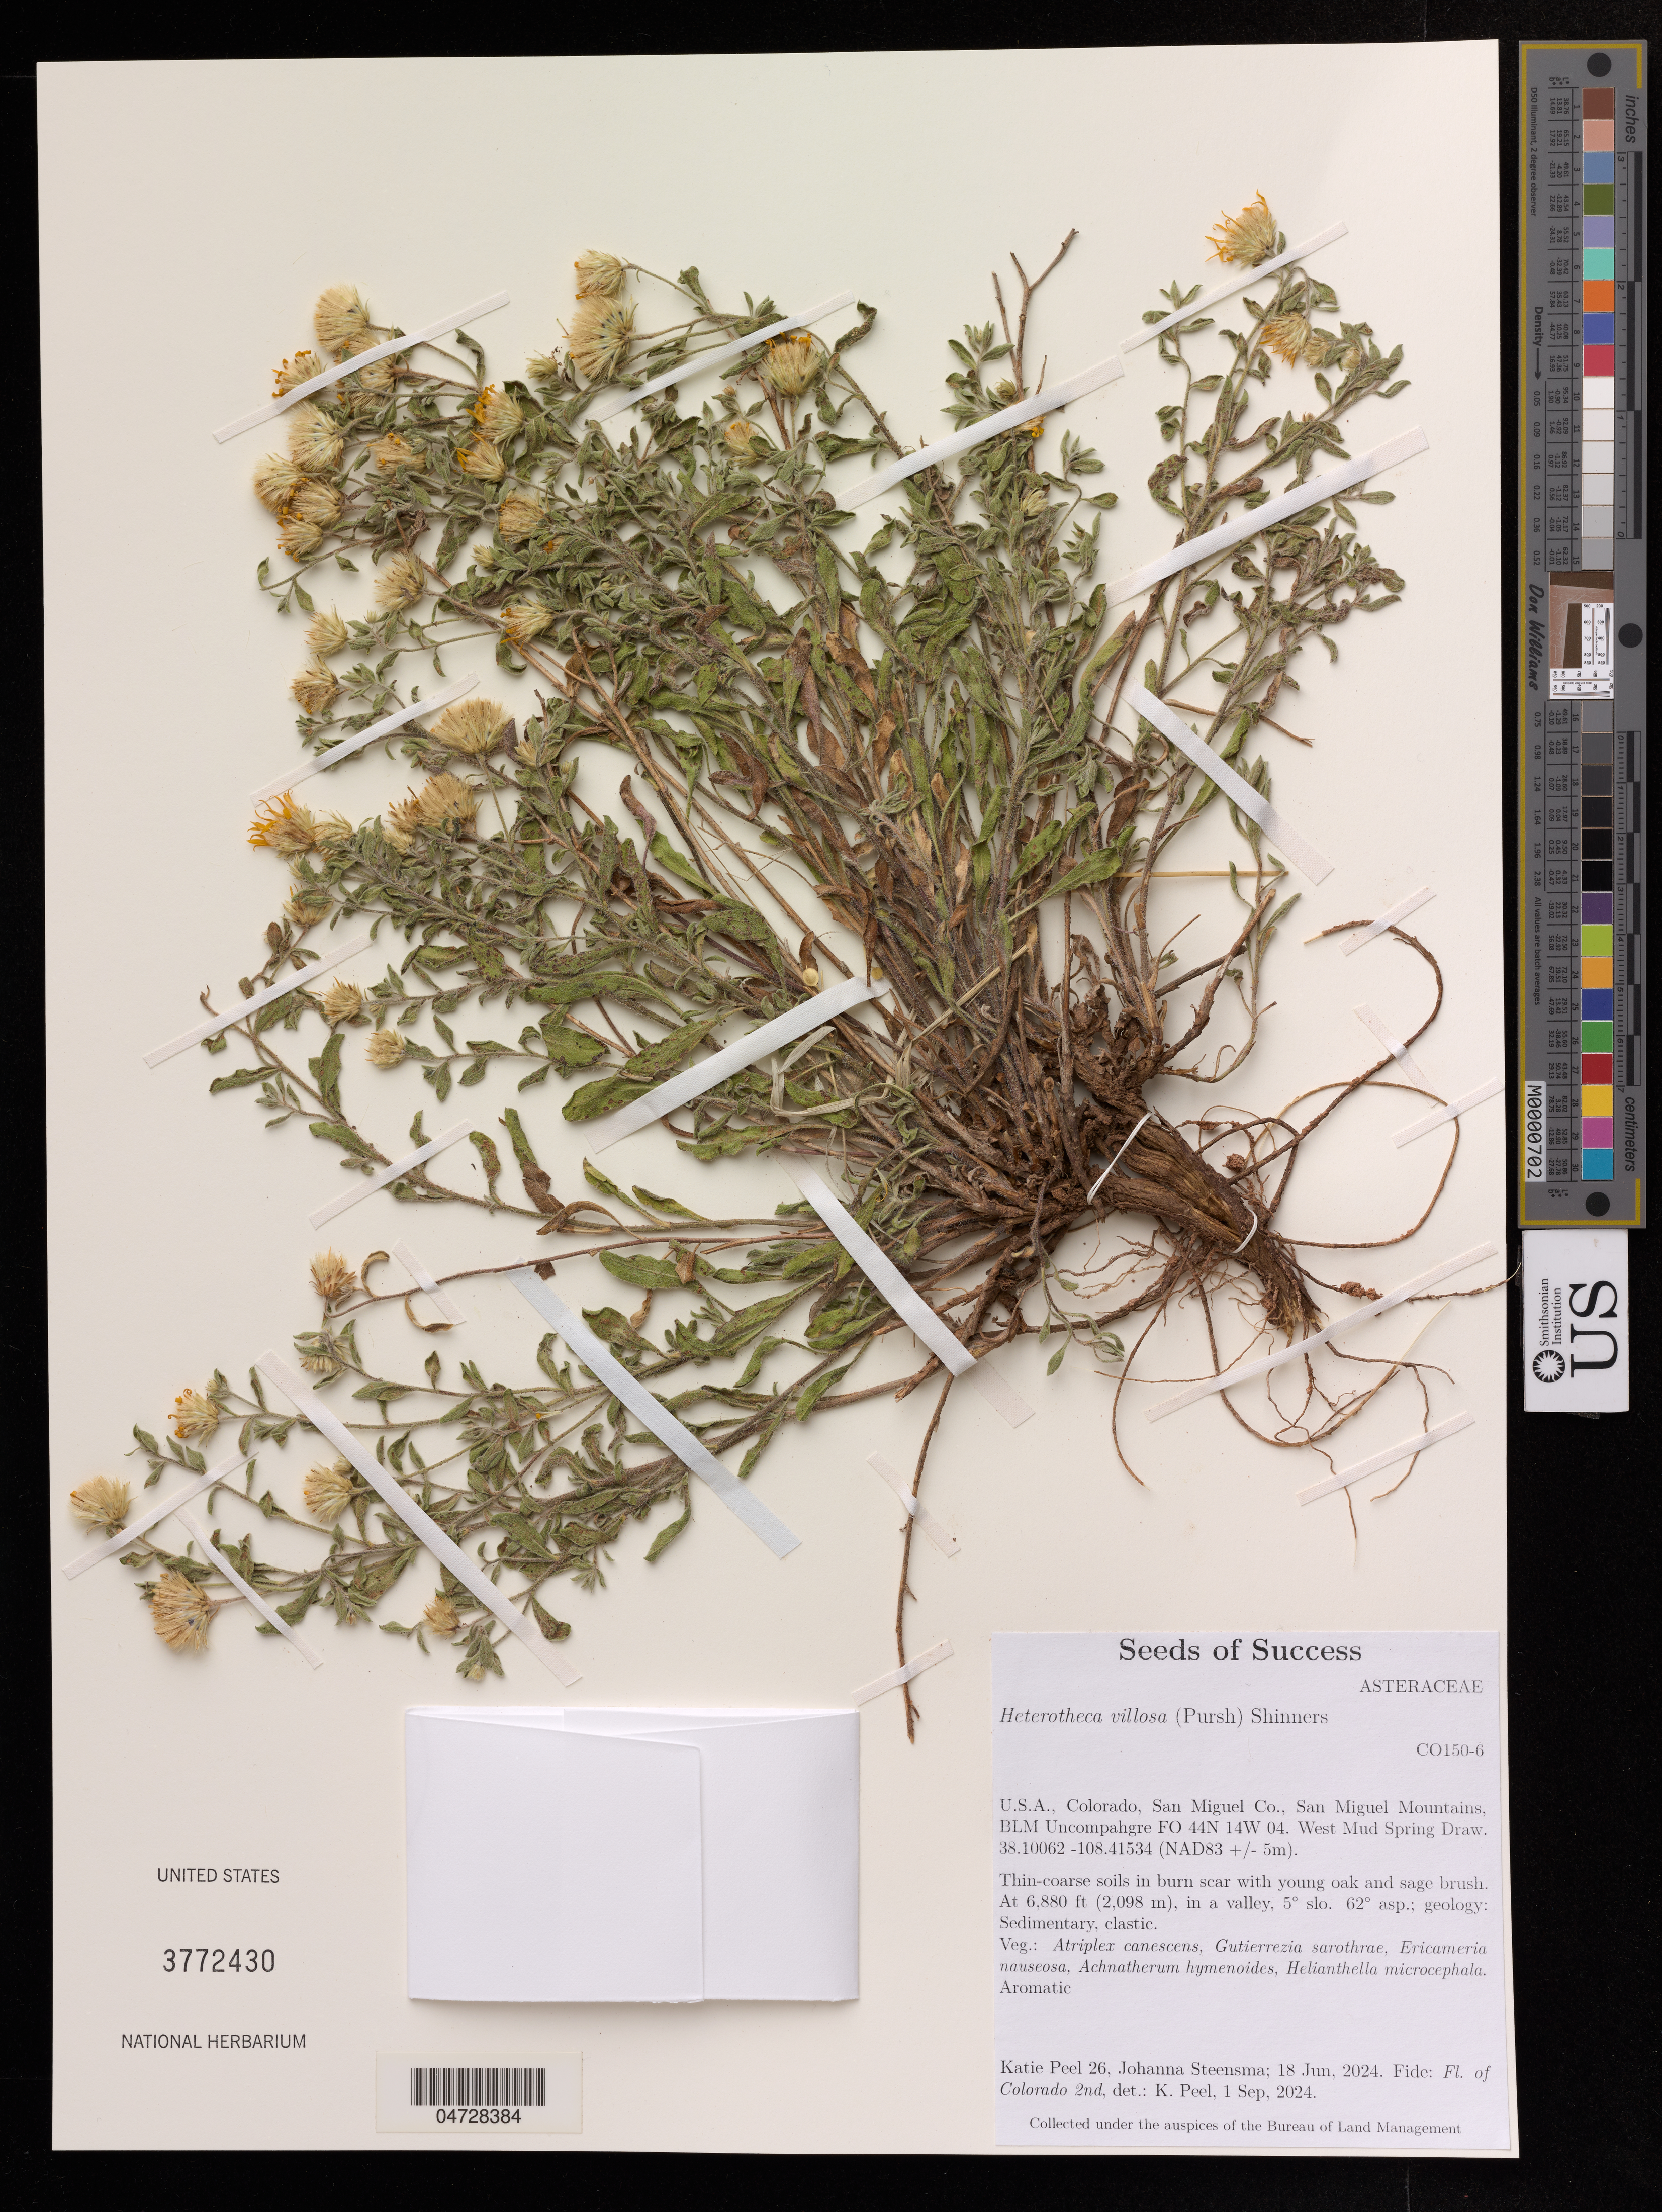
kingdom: Plantae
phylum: Tracheophyta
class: Magnoliopsida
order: Asterales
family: Asteraceae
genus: Heterotheca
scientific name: Heterotheca villosa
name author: (Pursh) Shinners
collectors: K. Peel & J. Steensma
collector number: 26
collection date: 2024-06-18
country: United States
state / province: Colorado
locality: San Miguel Co., San Miguel Mountains, BLM Uncompahgre FO 44N 14W 04, West Mud Spring Draw.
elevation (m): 2097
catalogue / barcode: US 3772430